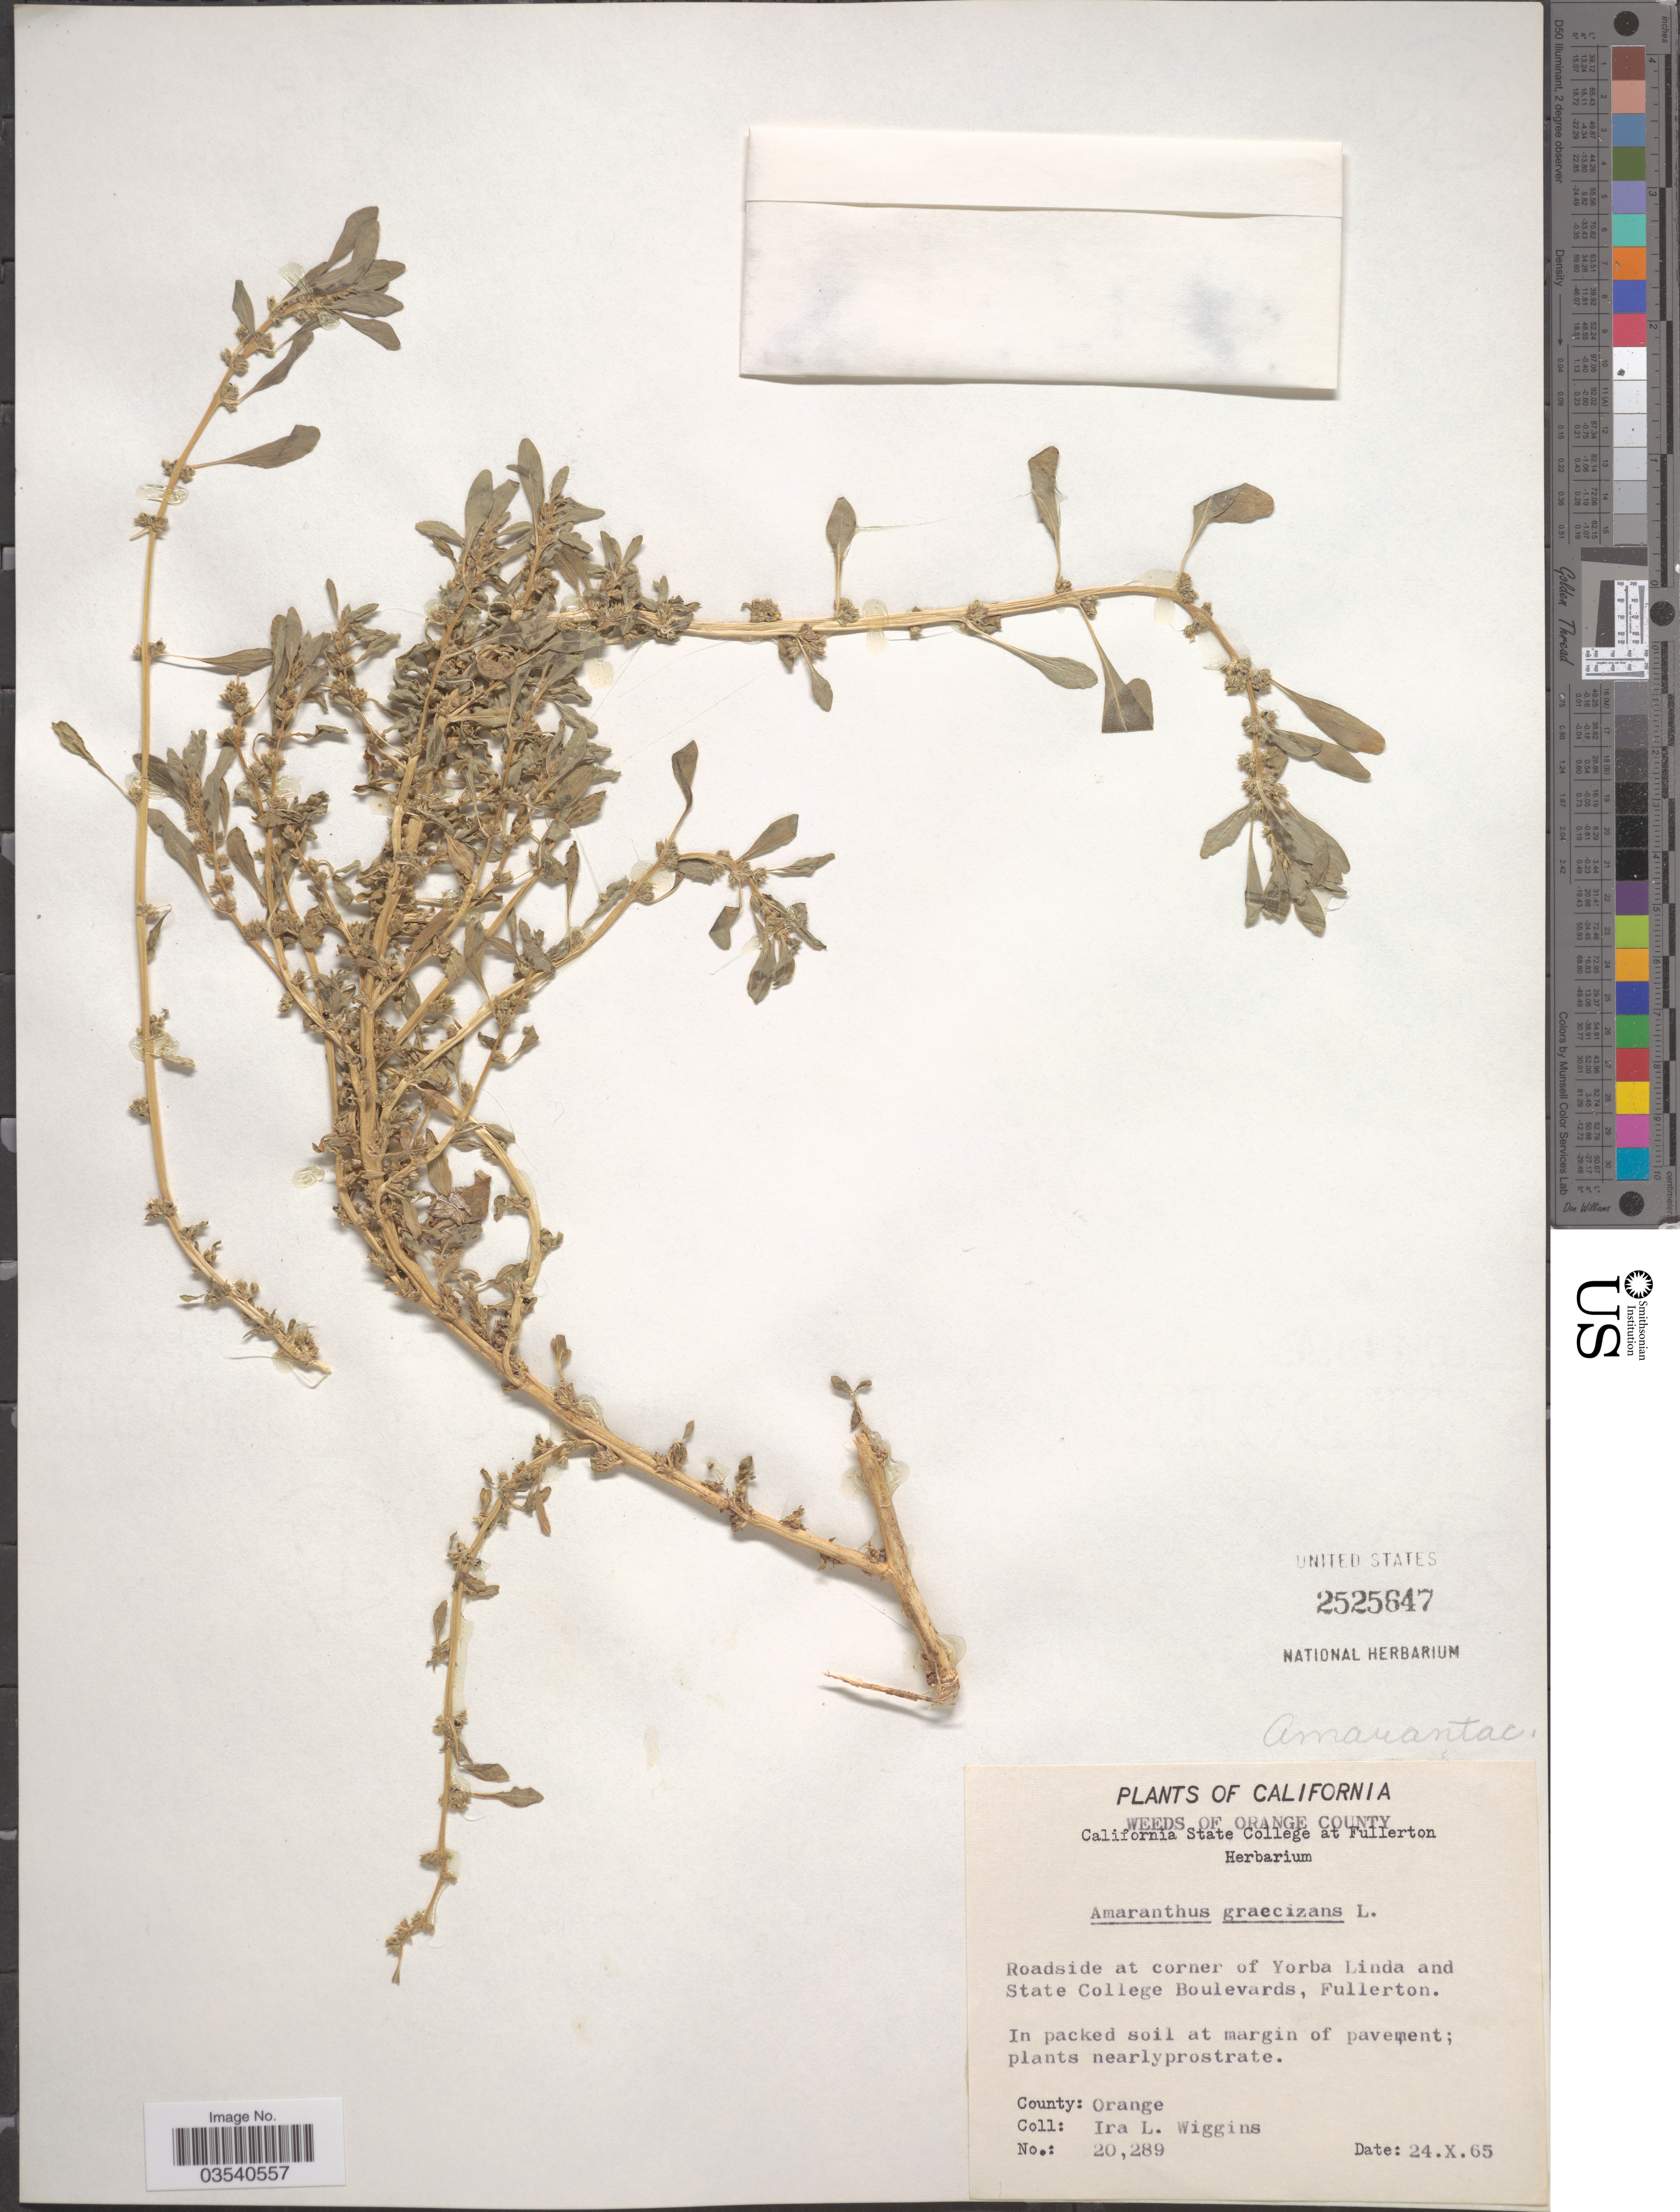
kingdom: Plantae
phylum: Tracheophyta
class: Magnoliopsida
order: Caryophyllales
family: Amaranthaceae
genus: Amaranthus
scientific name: Amaranthus graecizans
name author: L.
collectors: I. L. Wiggins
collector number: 20289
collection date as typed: Transcribed d/m/y: 24/10/65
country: United States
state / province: California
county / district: Orange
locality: Orange County. Roadside at corner of Yorba Linda and State College Boulevards, Fullerton.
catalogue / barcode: US 2525647